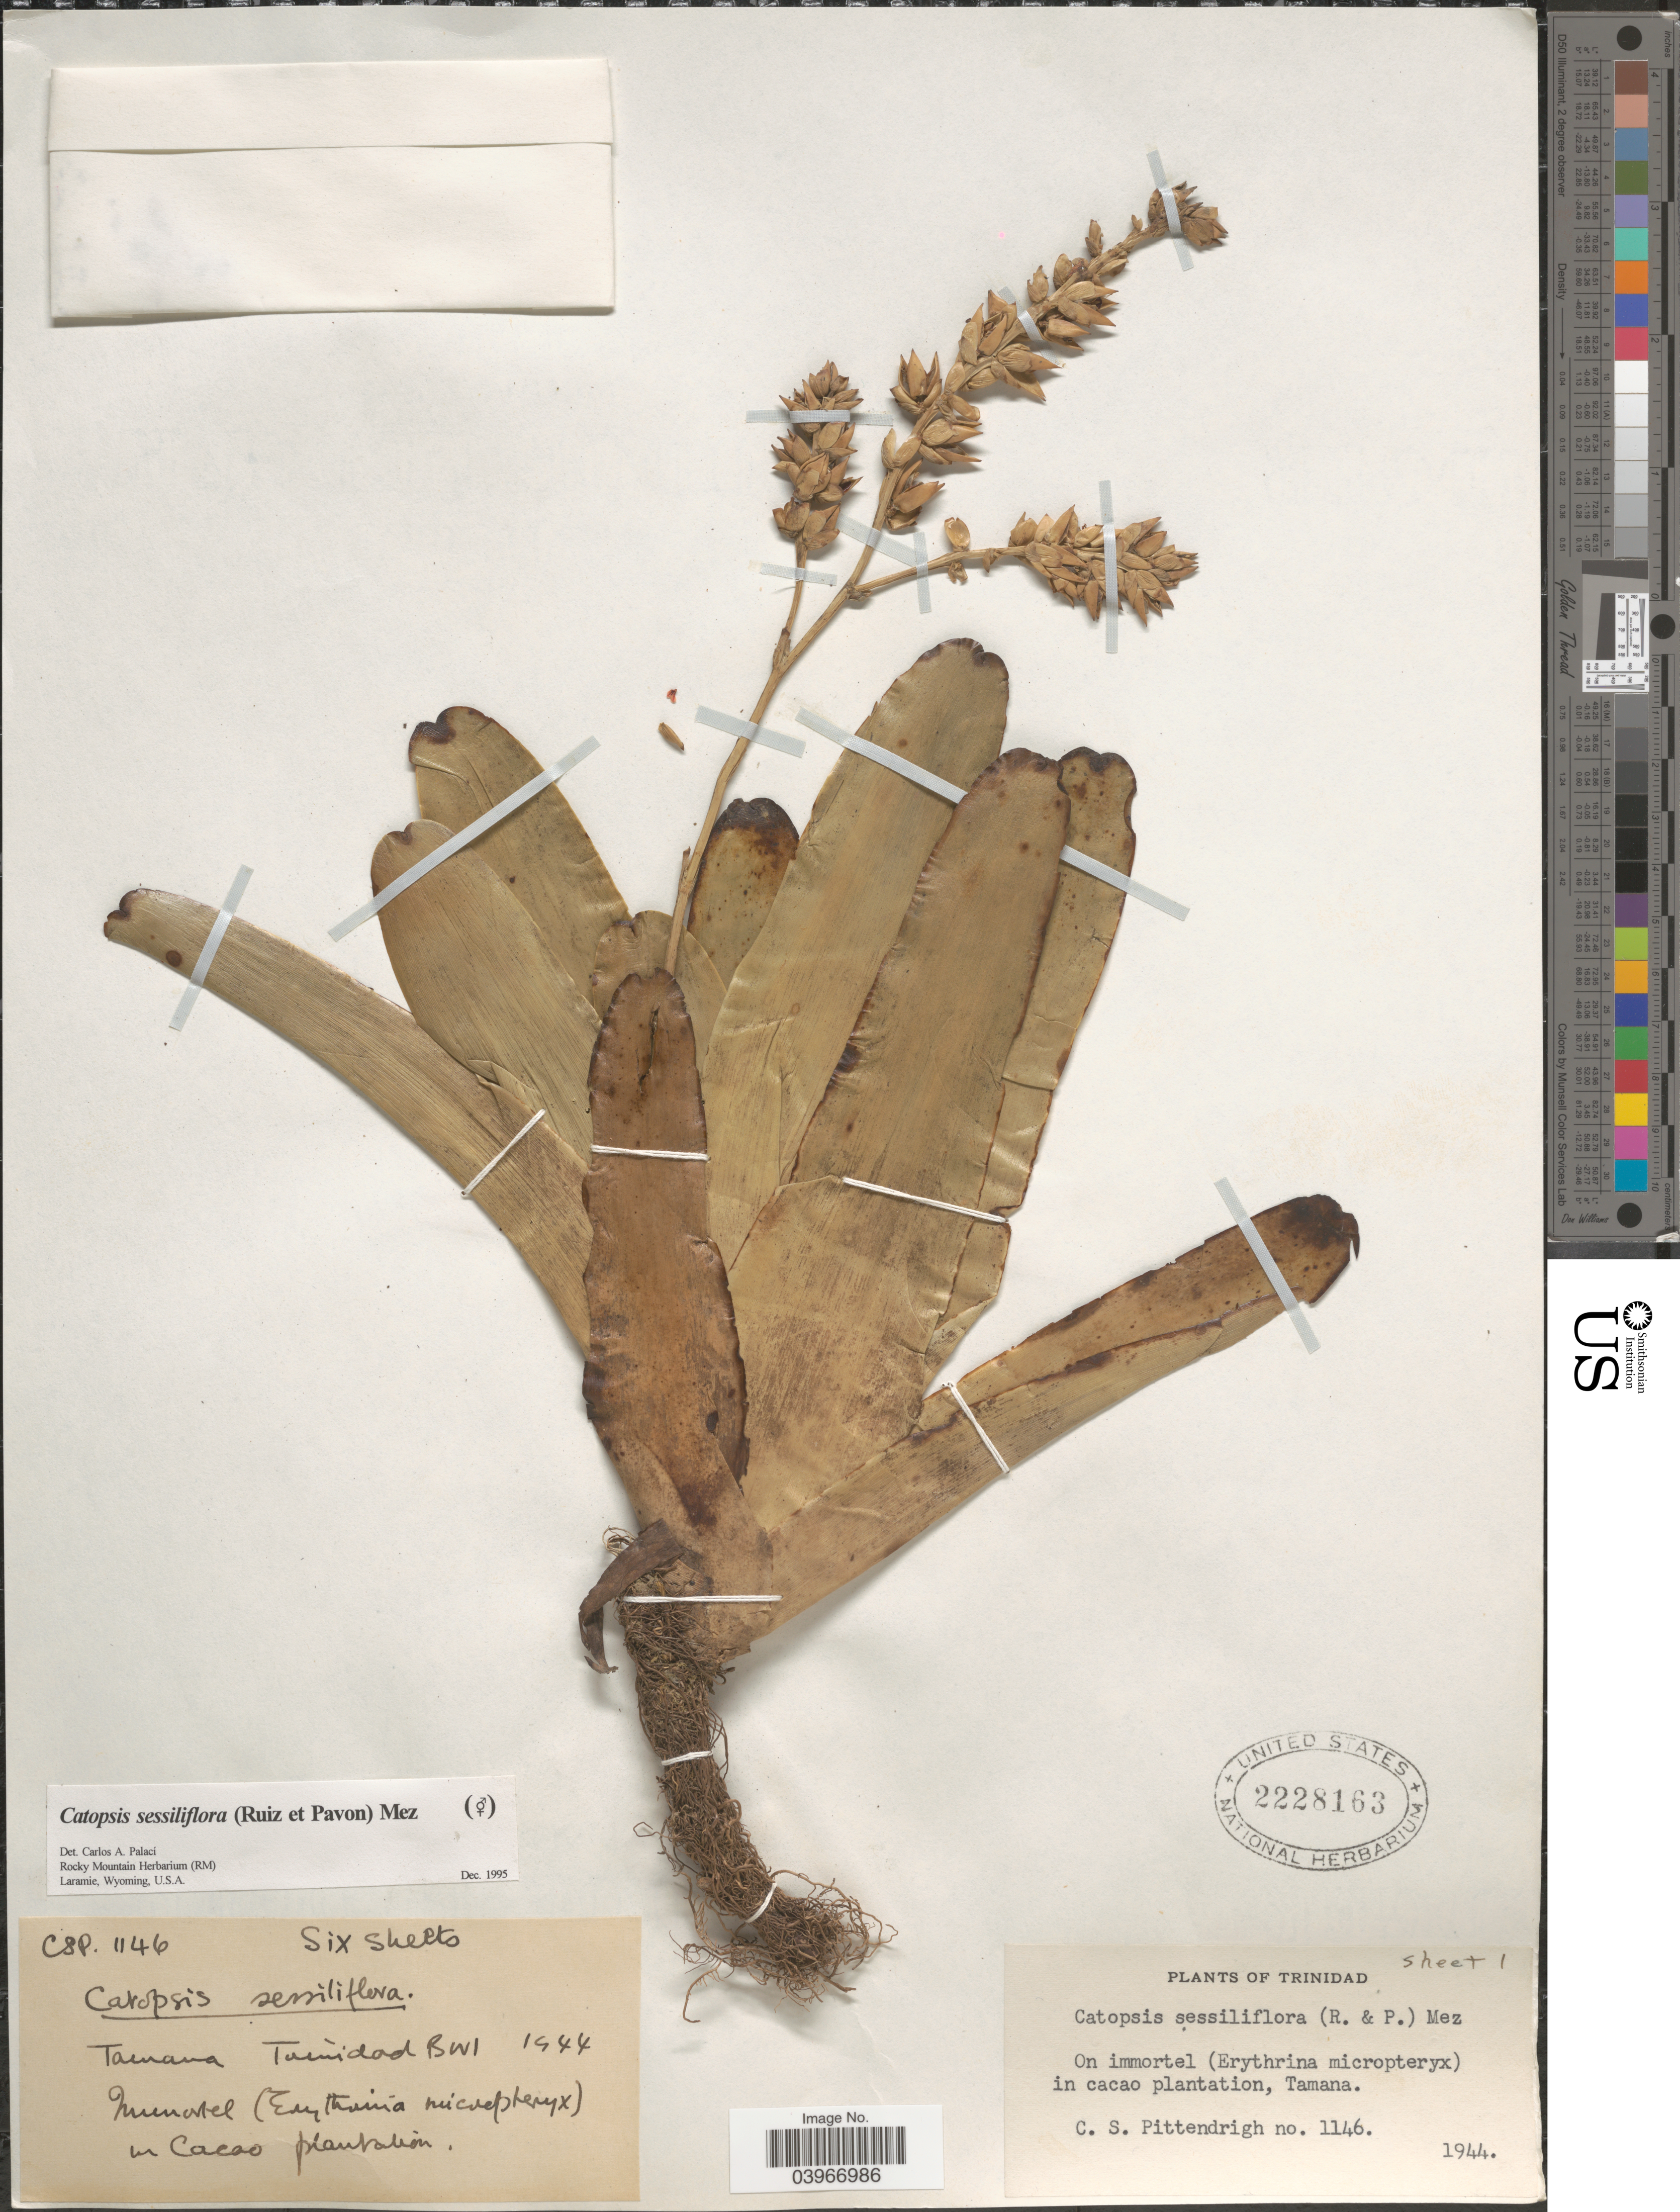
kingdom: Plantae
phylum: Tracheophyta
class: Liliopsida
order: Poales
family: Bromeliaceae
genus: Catopsis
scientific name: Catopsis sessiliflora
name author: (Ruiz & Pav.) Mez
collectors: C. Pittendrigh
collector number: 1146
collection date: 1944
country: Trinidad and Tobago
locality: On immortel in cacao plantation, Tamana. Trinidad.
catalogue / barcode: US 2228163